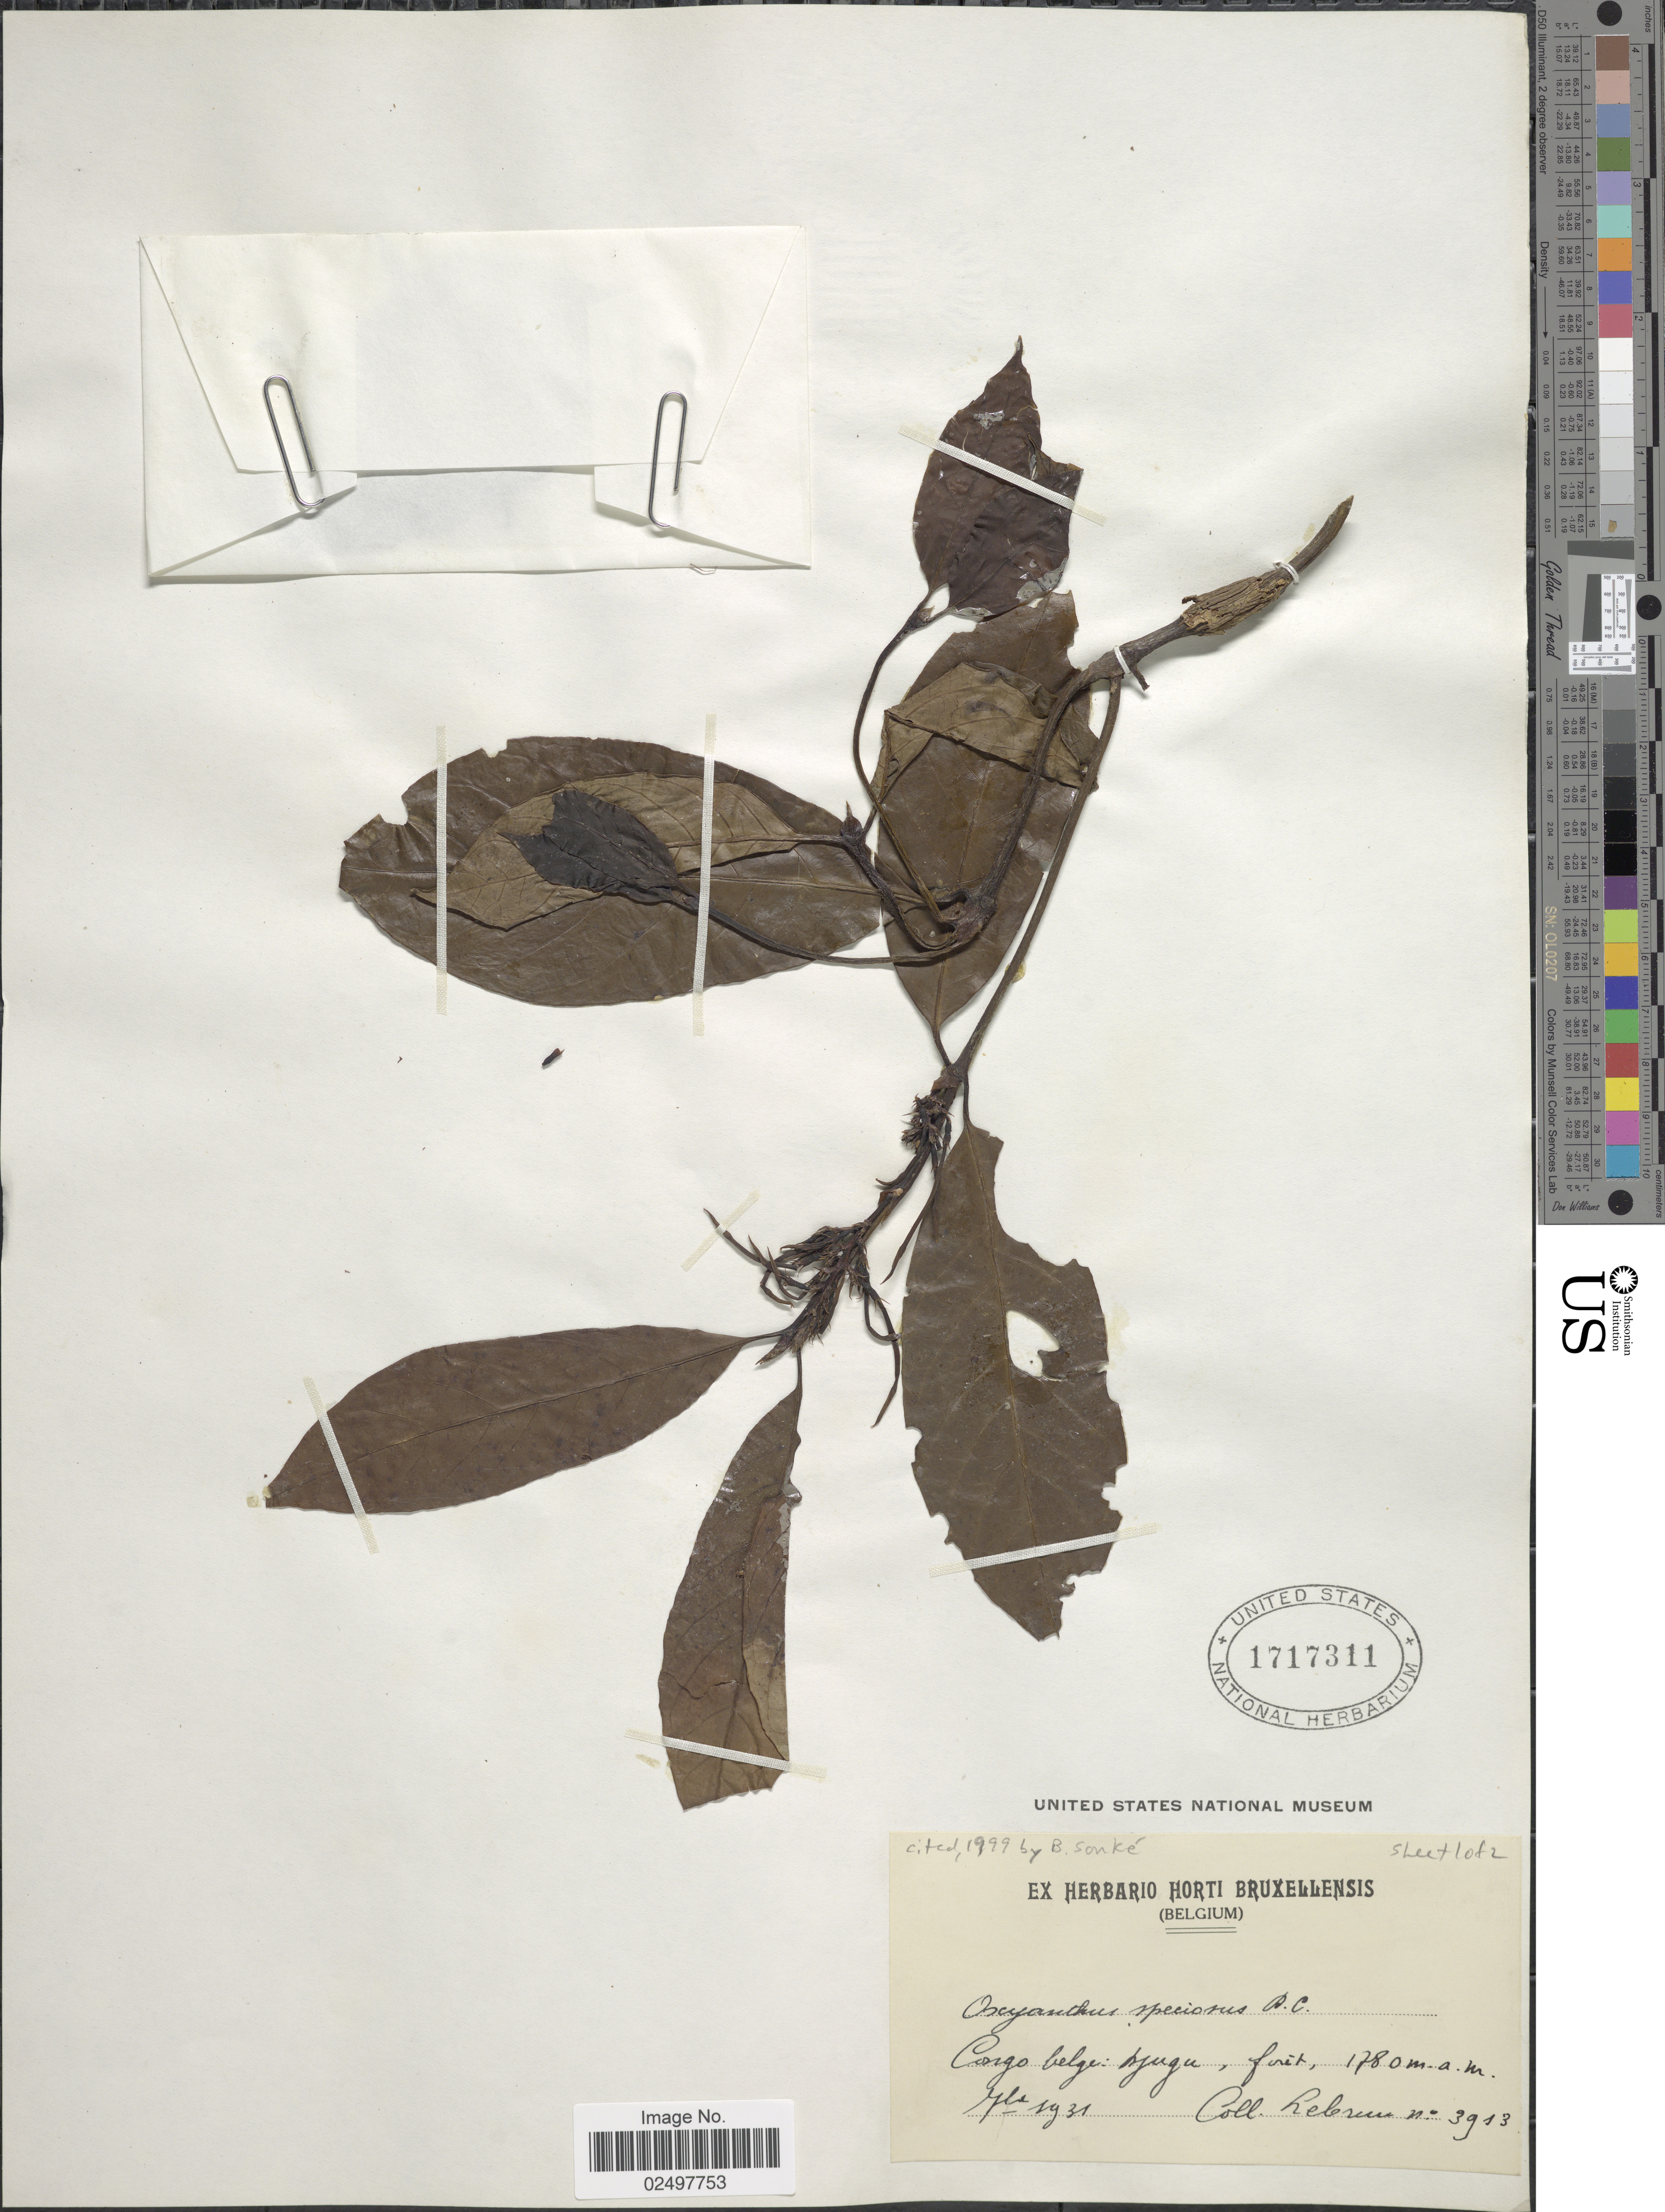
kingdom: Plantae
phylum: Tracheophyta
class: Magnoliopsida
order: Gentianales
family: Rubiaceae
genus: Oxyanthus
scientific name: Oxyanthus speciosus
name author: DC.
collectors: J.A. Lebrun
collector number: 3913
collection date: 1931-02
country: Congo, Democratic Republic of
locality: Congo Belge: Djugu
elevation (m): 1780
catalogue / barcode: US 1717311